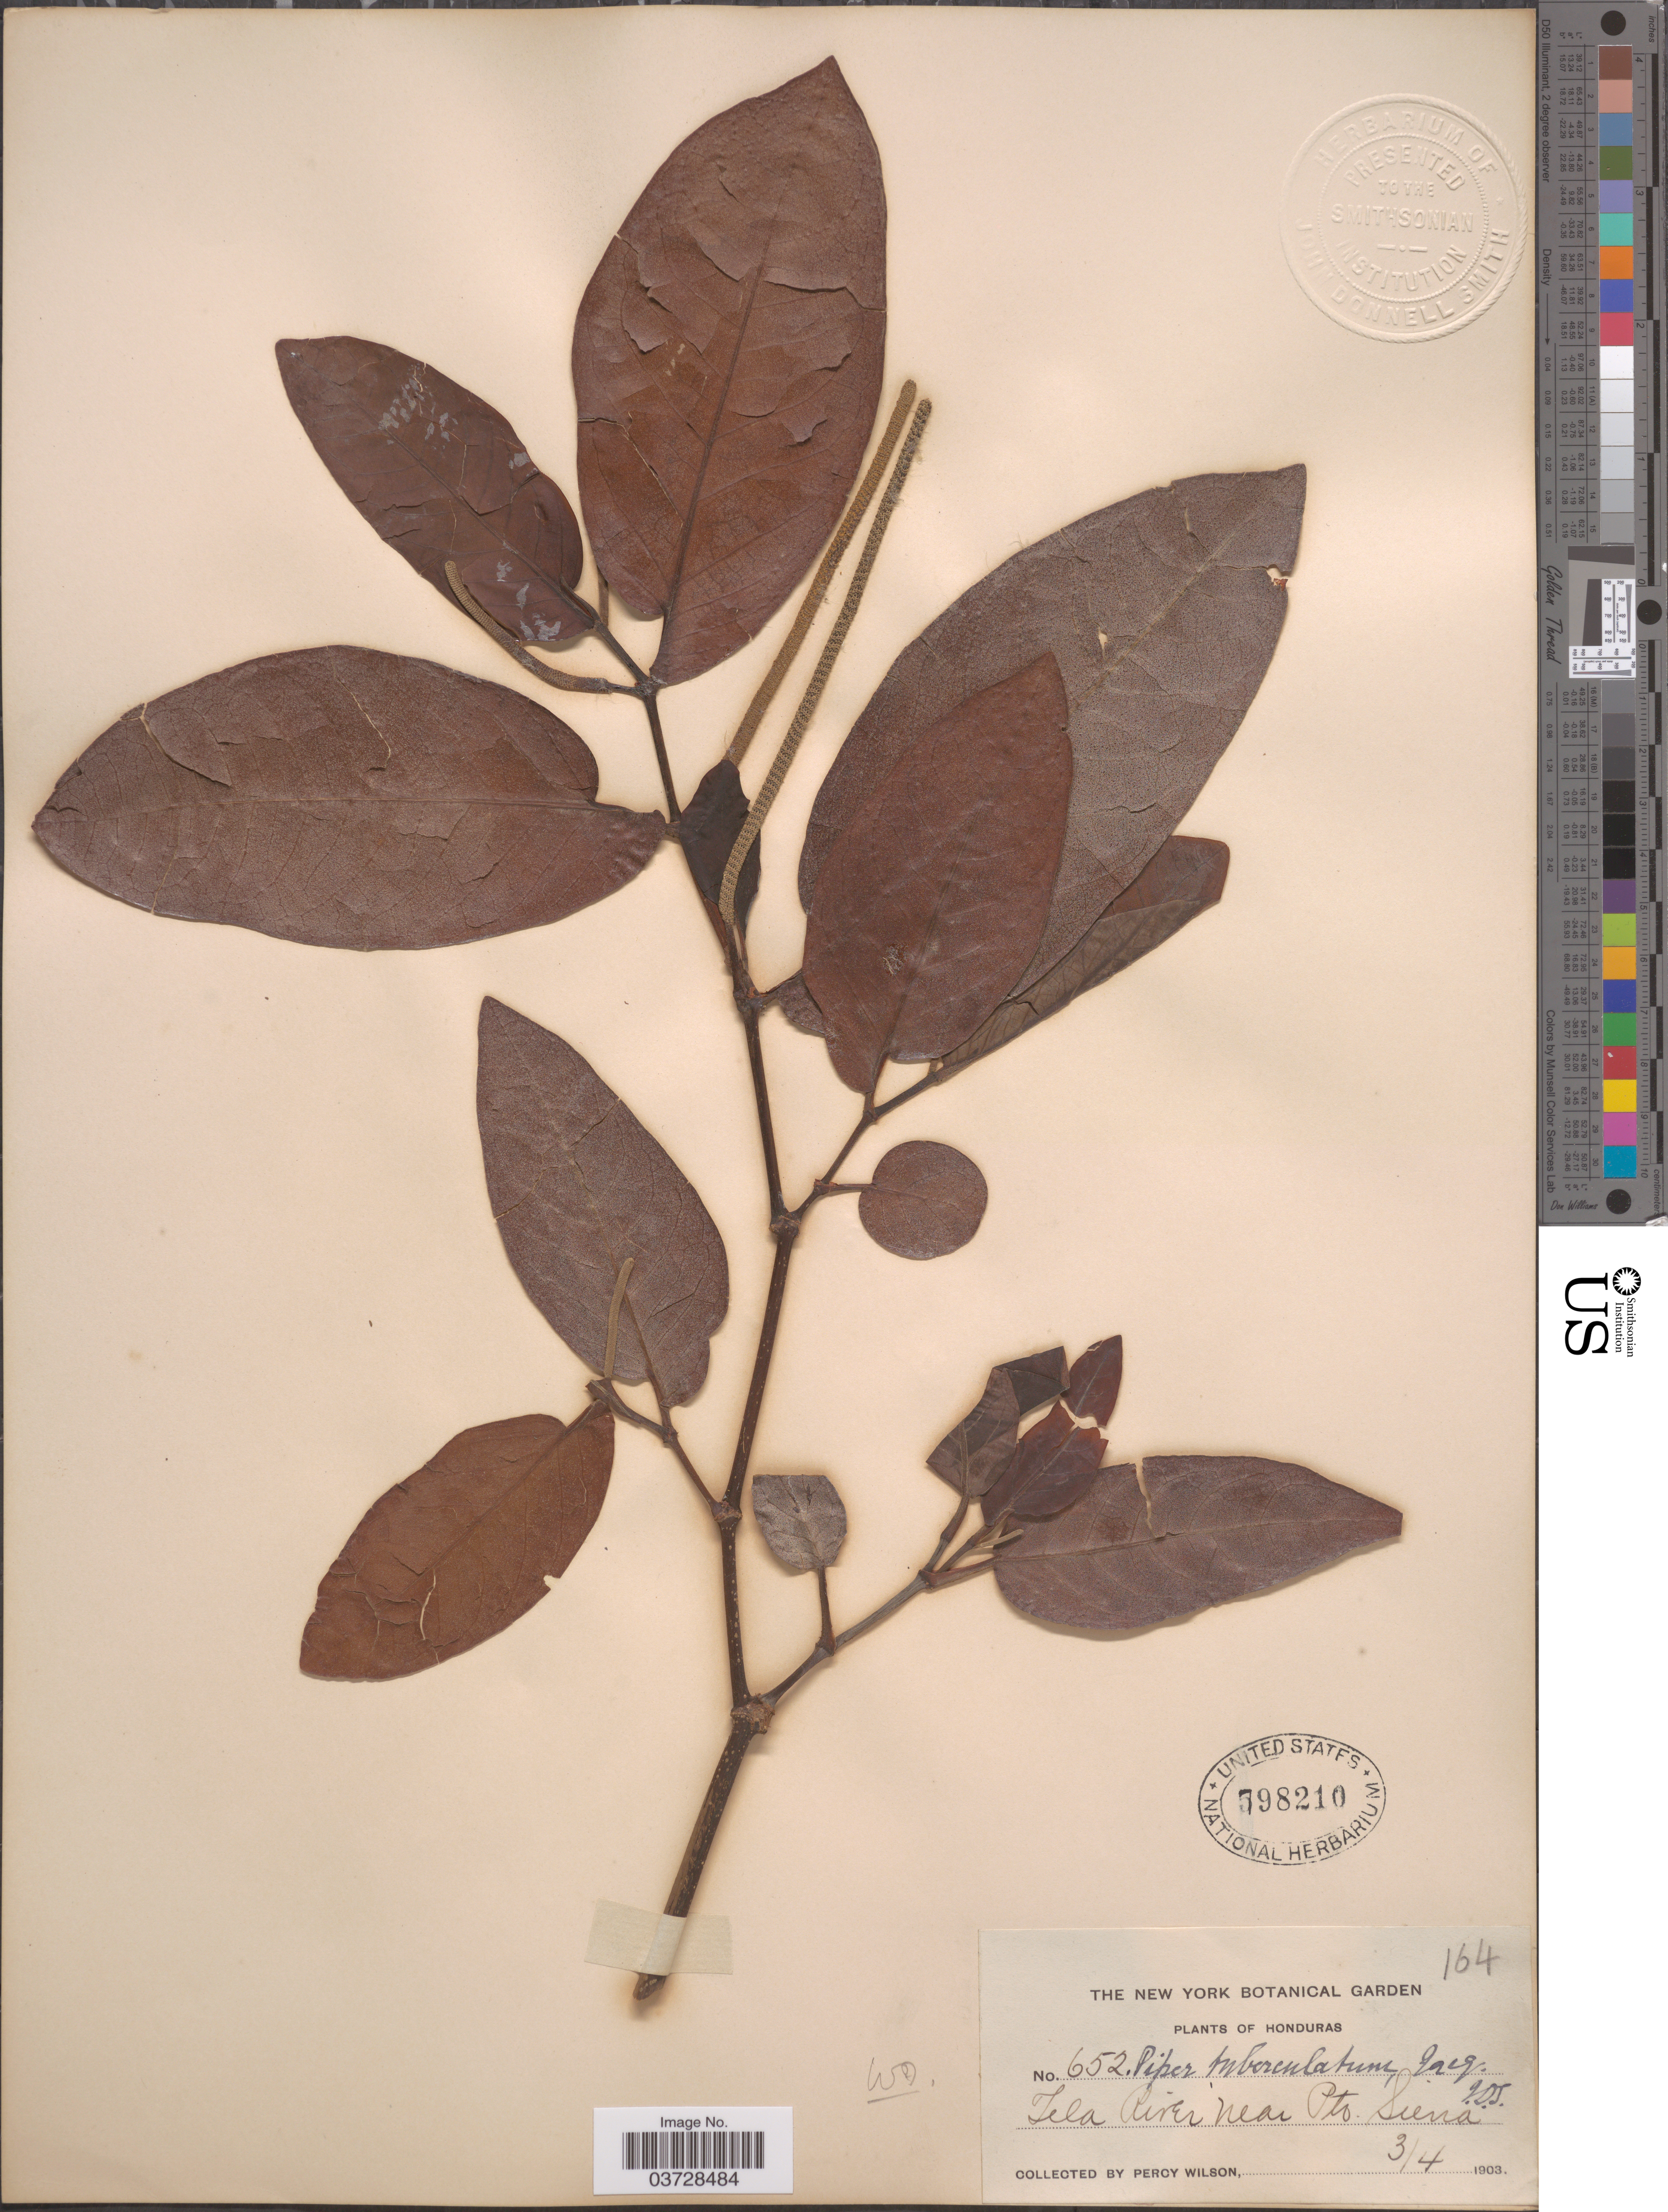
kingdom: Plantae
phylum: Tracheophyta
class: Magnoliopsida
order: Piperales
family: Piperaceae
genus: Piper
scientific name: Piper tuberculatum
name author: Jacq.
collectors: P. Wilson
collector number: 652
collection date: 1903-04-03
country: Honduras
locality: Tela river near Pto. Sierra.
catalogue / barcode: US 798210